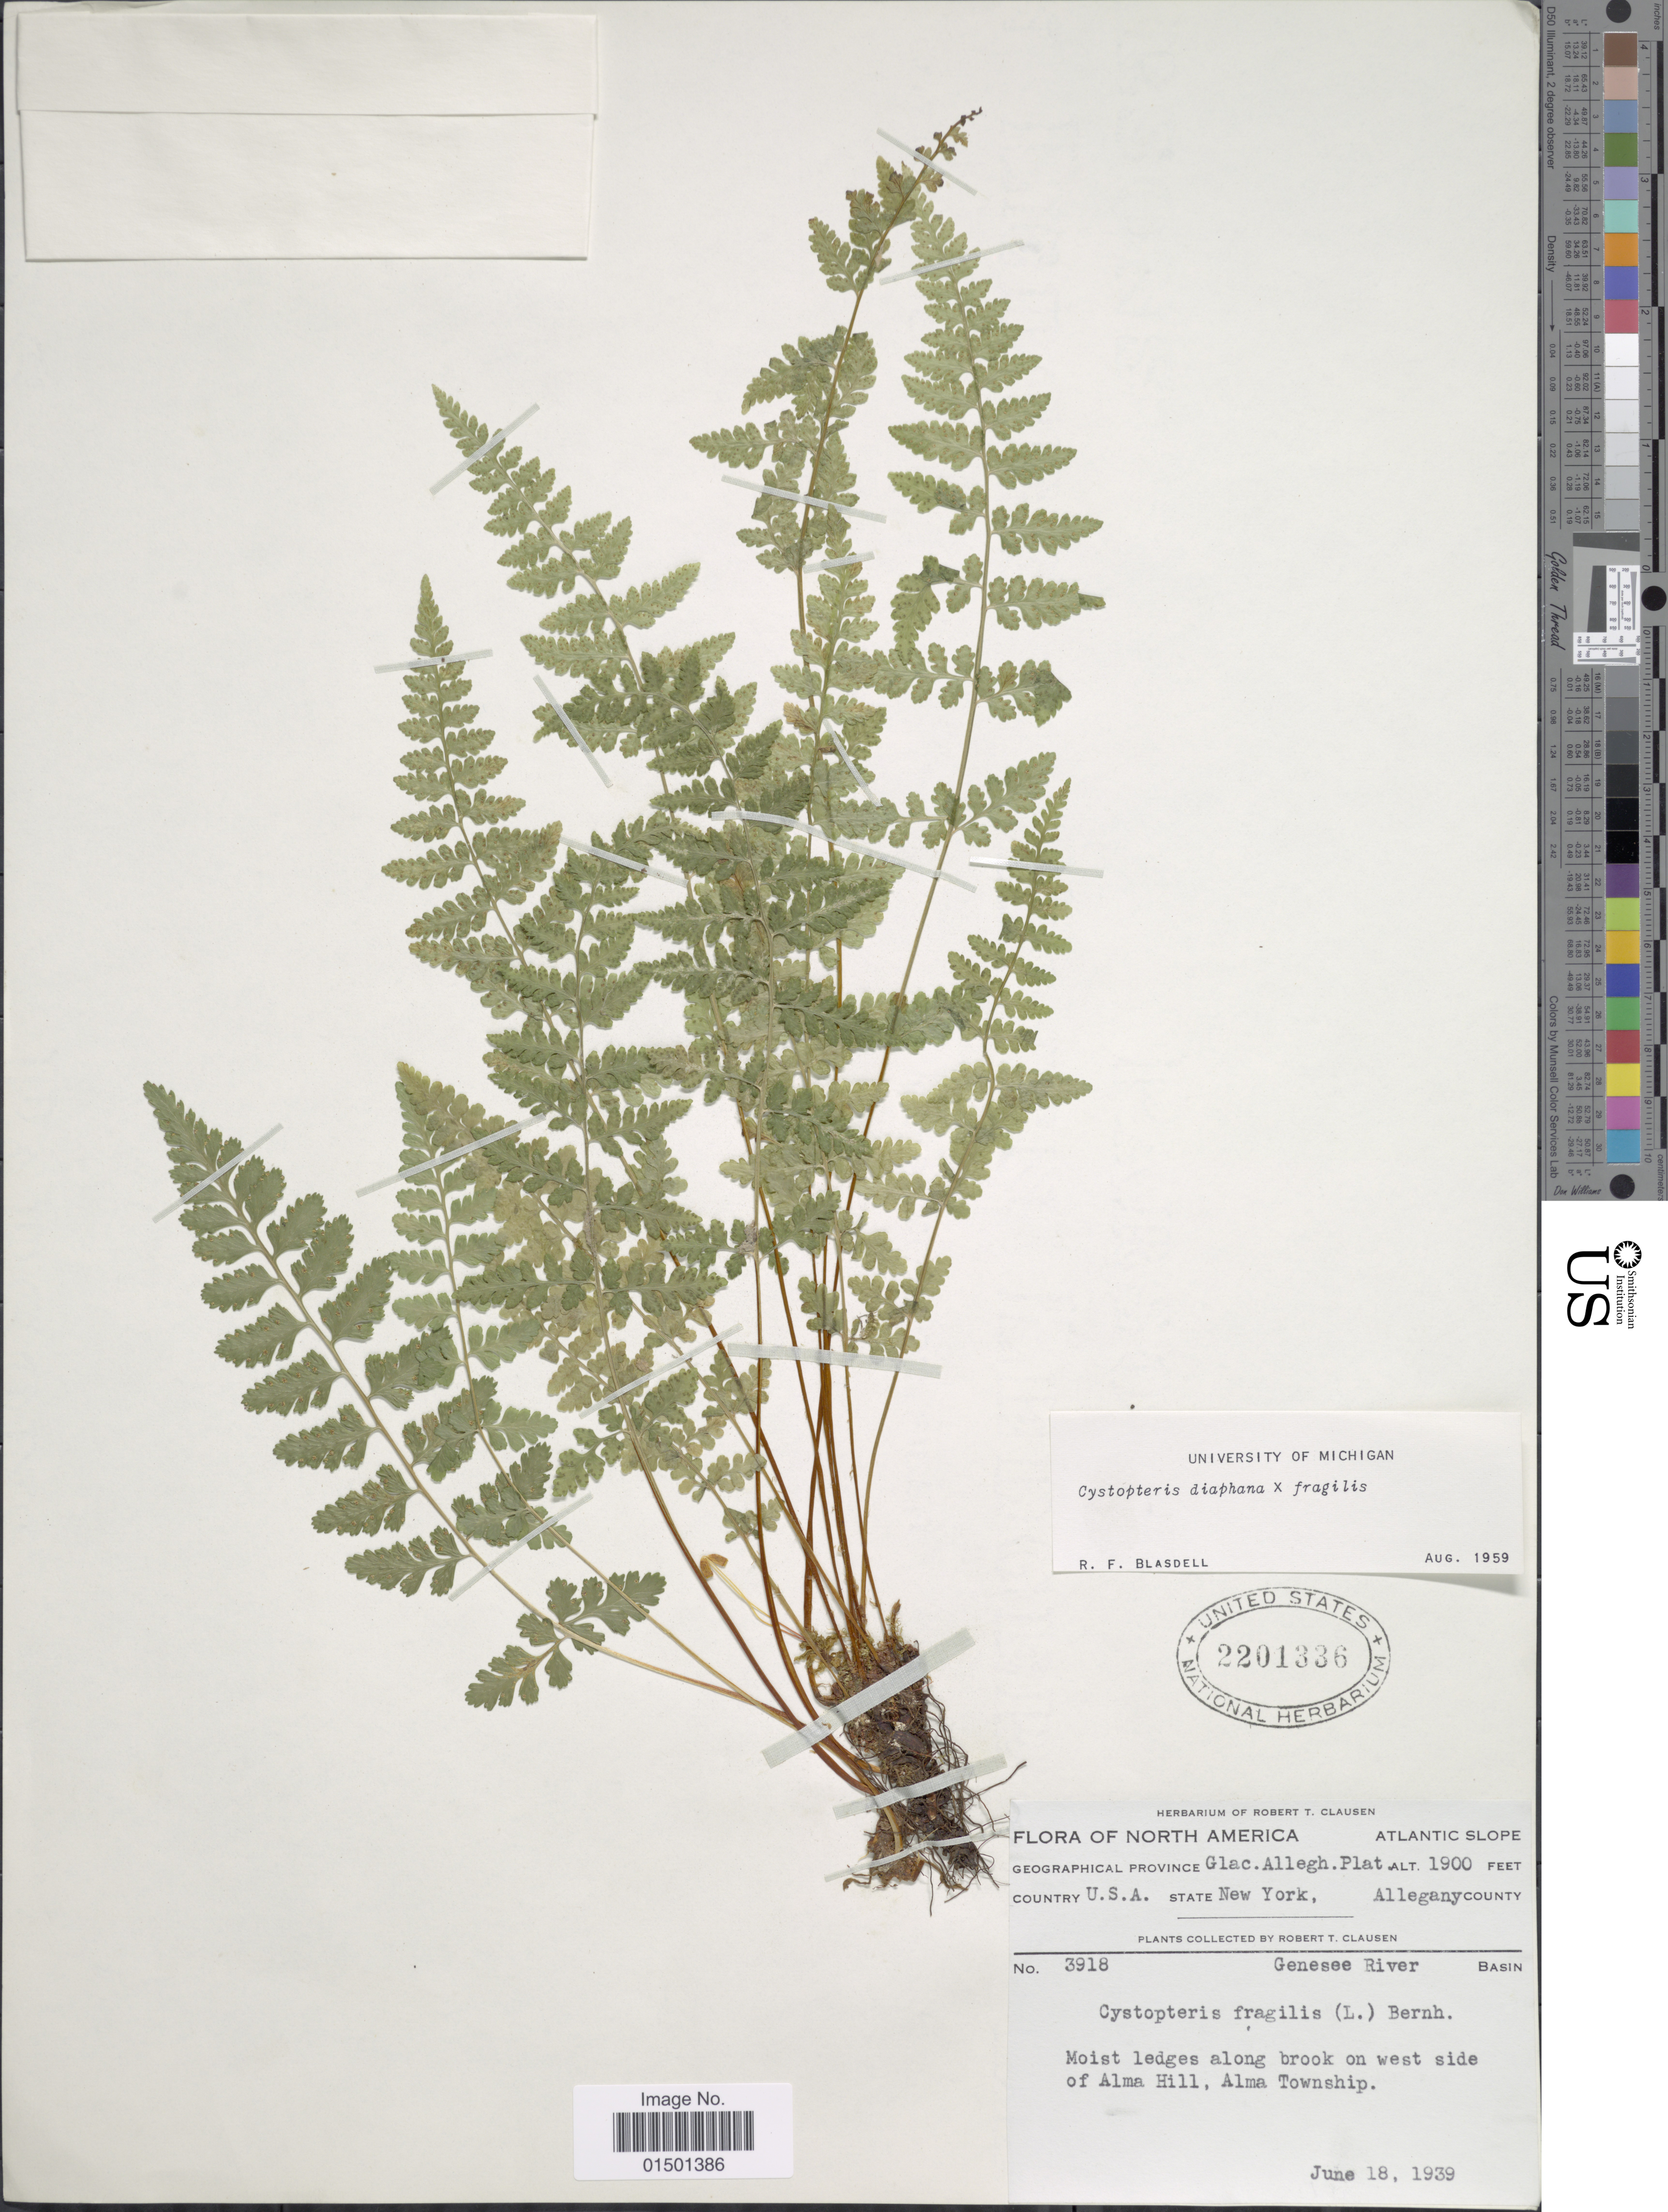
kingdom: Plantae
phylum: Tracheophyta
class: Polypodiopsida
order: Polypodiales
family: Cystopteridaceae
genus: Cystopteris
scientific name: Cystopteris diaphana x C. fragilis (L.) Bernh.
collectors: R. T. Clausen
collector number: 3918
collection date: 1939-06-18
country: United States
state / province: New York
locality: North America, Atlantic Slope, Glac. Allegh. Plat., Allegany County, west side of Alma Hill, Alma Township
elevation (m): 579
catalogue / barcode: US 2201336